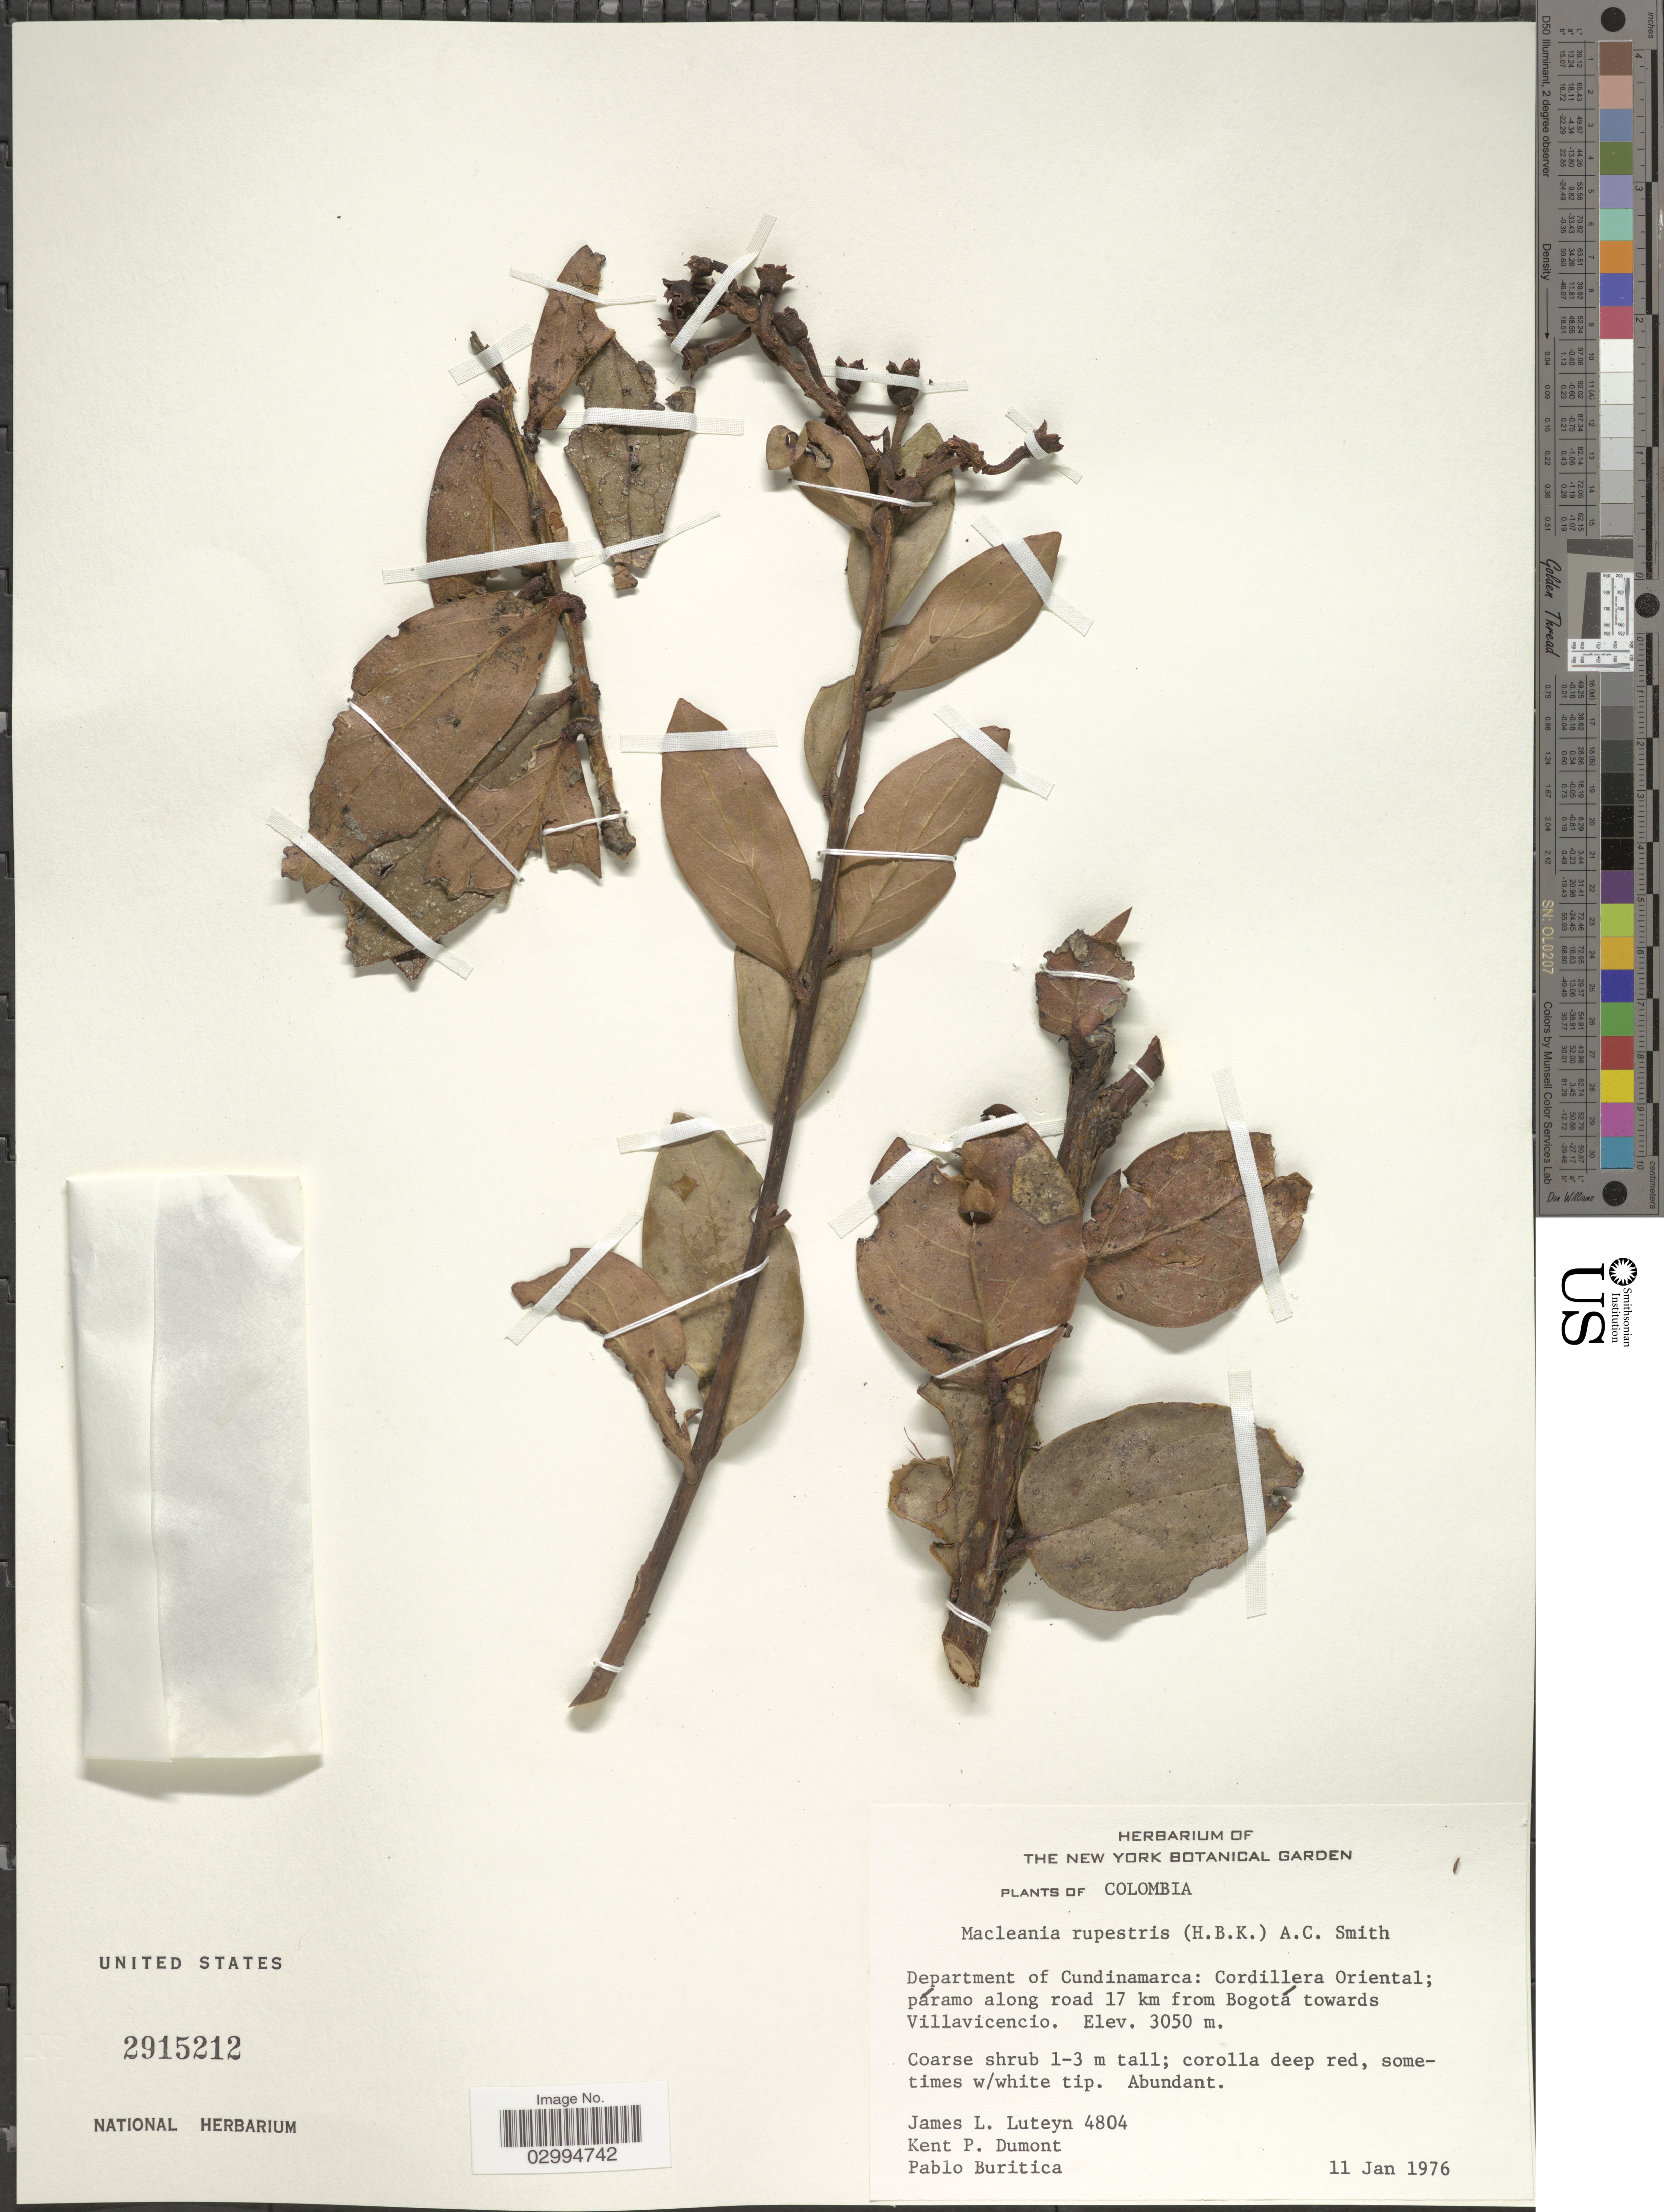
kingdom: Plantae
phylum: Tracheophyta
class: Magnoliopsida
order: Ericales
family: Ericaceae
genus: Macleania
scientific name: Macleania rupestris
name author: (Kunth) A.C. Sm.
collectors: J. L. Luteyn, K. P. Dumont & P. Buritica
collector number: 4804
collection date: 1976-01-11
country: Colombia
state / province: Cundinamarca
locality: Department of Cundinamarca: Cordillera Oriental; páramo along road 17 km from Bogotá towards Villavicencio.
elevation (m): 3050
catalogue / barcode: US 2915212